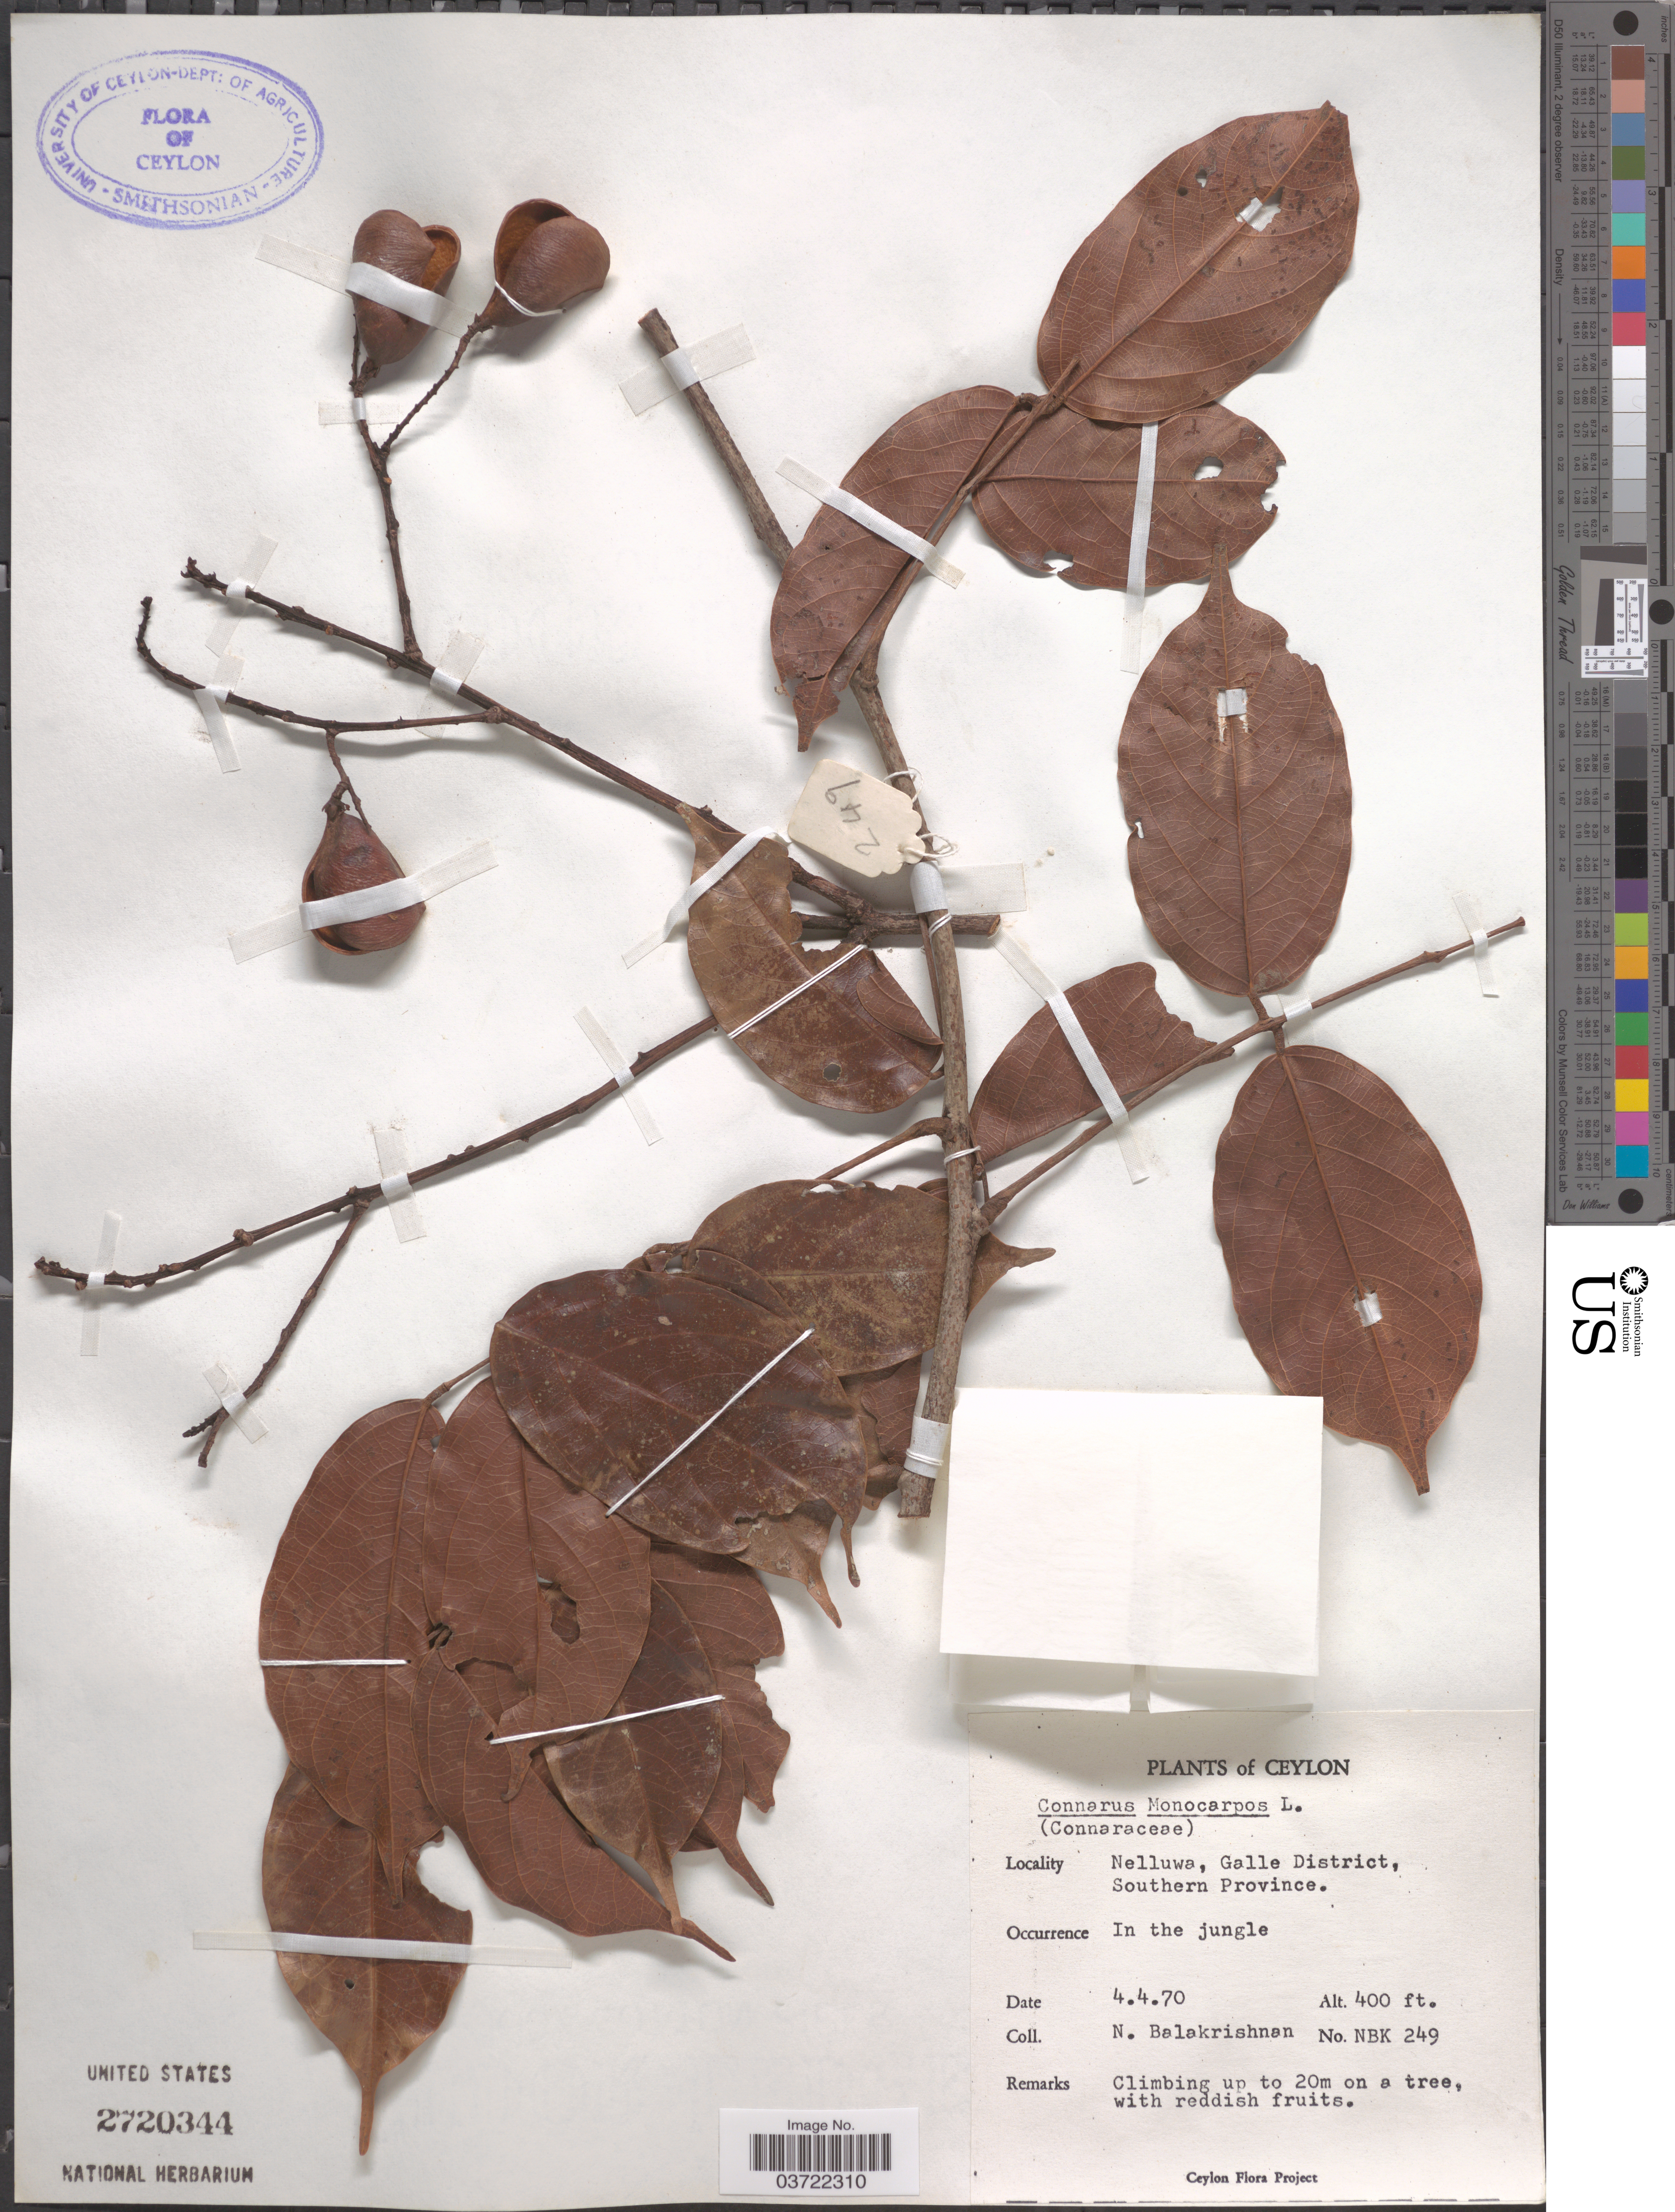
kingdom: Plantae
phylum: Tracheophyta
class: Magnoliopsida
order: Oxalidales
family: Connaraceae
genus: Connarus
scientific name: Connarus monocarpos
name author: L.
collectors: N. Balakrishnan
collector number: NBK249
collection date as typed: Transcribed d/m/y: 4/4/70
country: Sri Lanka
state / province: Southern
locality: Ceylon. Nelluwa, Galle District. In the jungle.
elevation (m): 122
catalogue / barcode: US 2720344